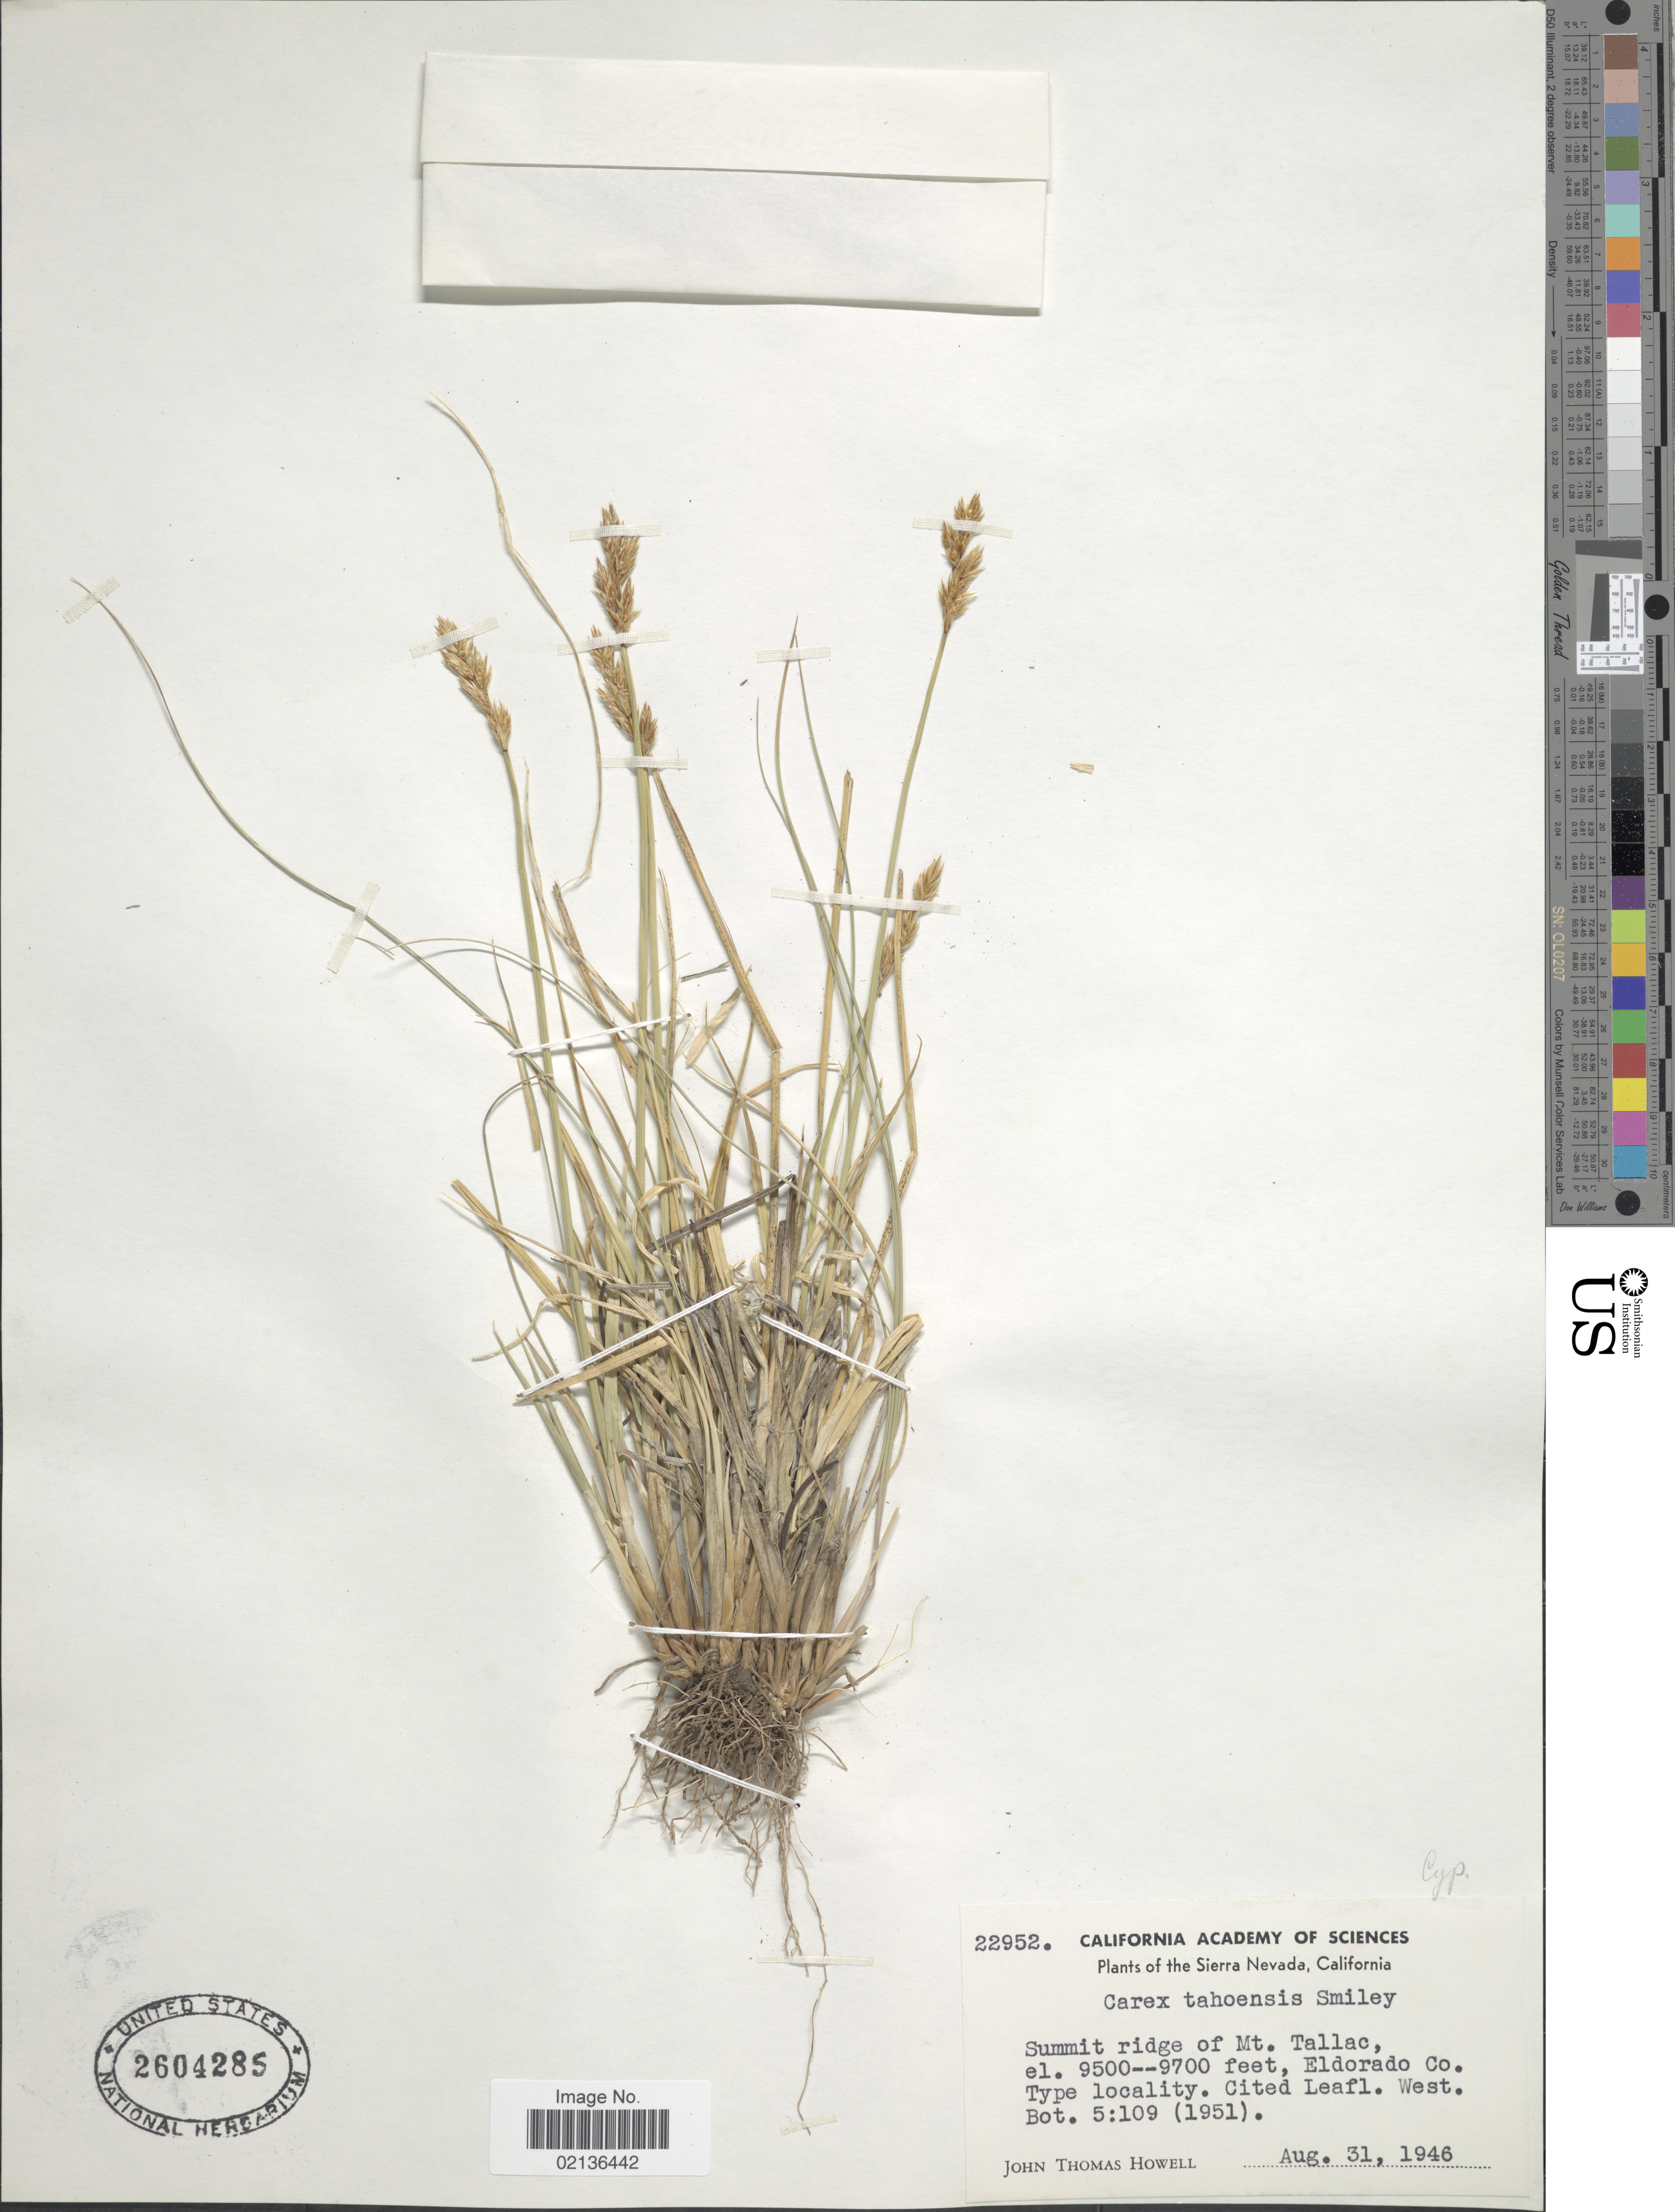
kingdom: Plantae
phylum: Tracheophyta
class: Liliopsida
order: Poales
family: Cyperaceae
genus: Carex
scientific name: Carex tahoensis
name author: Smiley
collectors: J. T. Howell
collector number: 22952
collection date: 1946-08-31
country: United States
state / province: California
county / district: El Dorado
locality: The Sierra Nevada, California, Summit ridge of Mt. Tallac, Eldorado Co. Type locality, Cited Leafl. West Bot. 5:109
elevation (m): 2896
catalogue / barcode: US 2604285